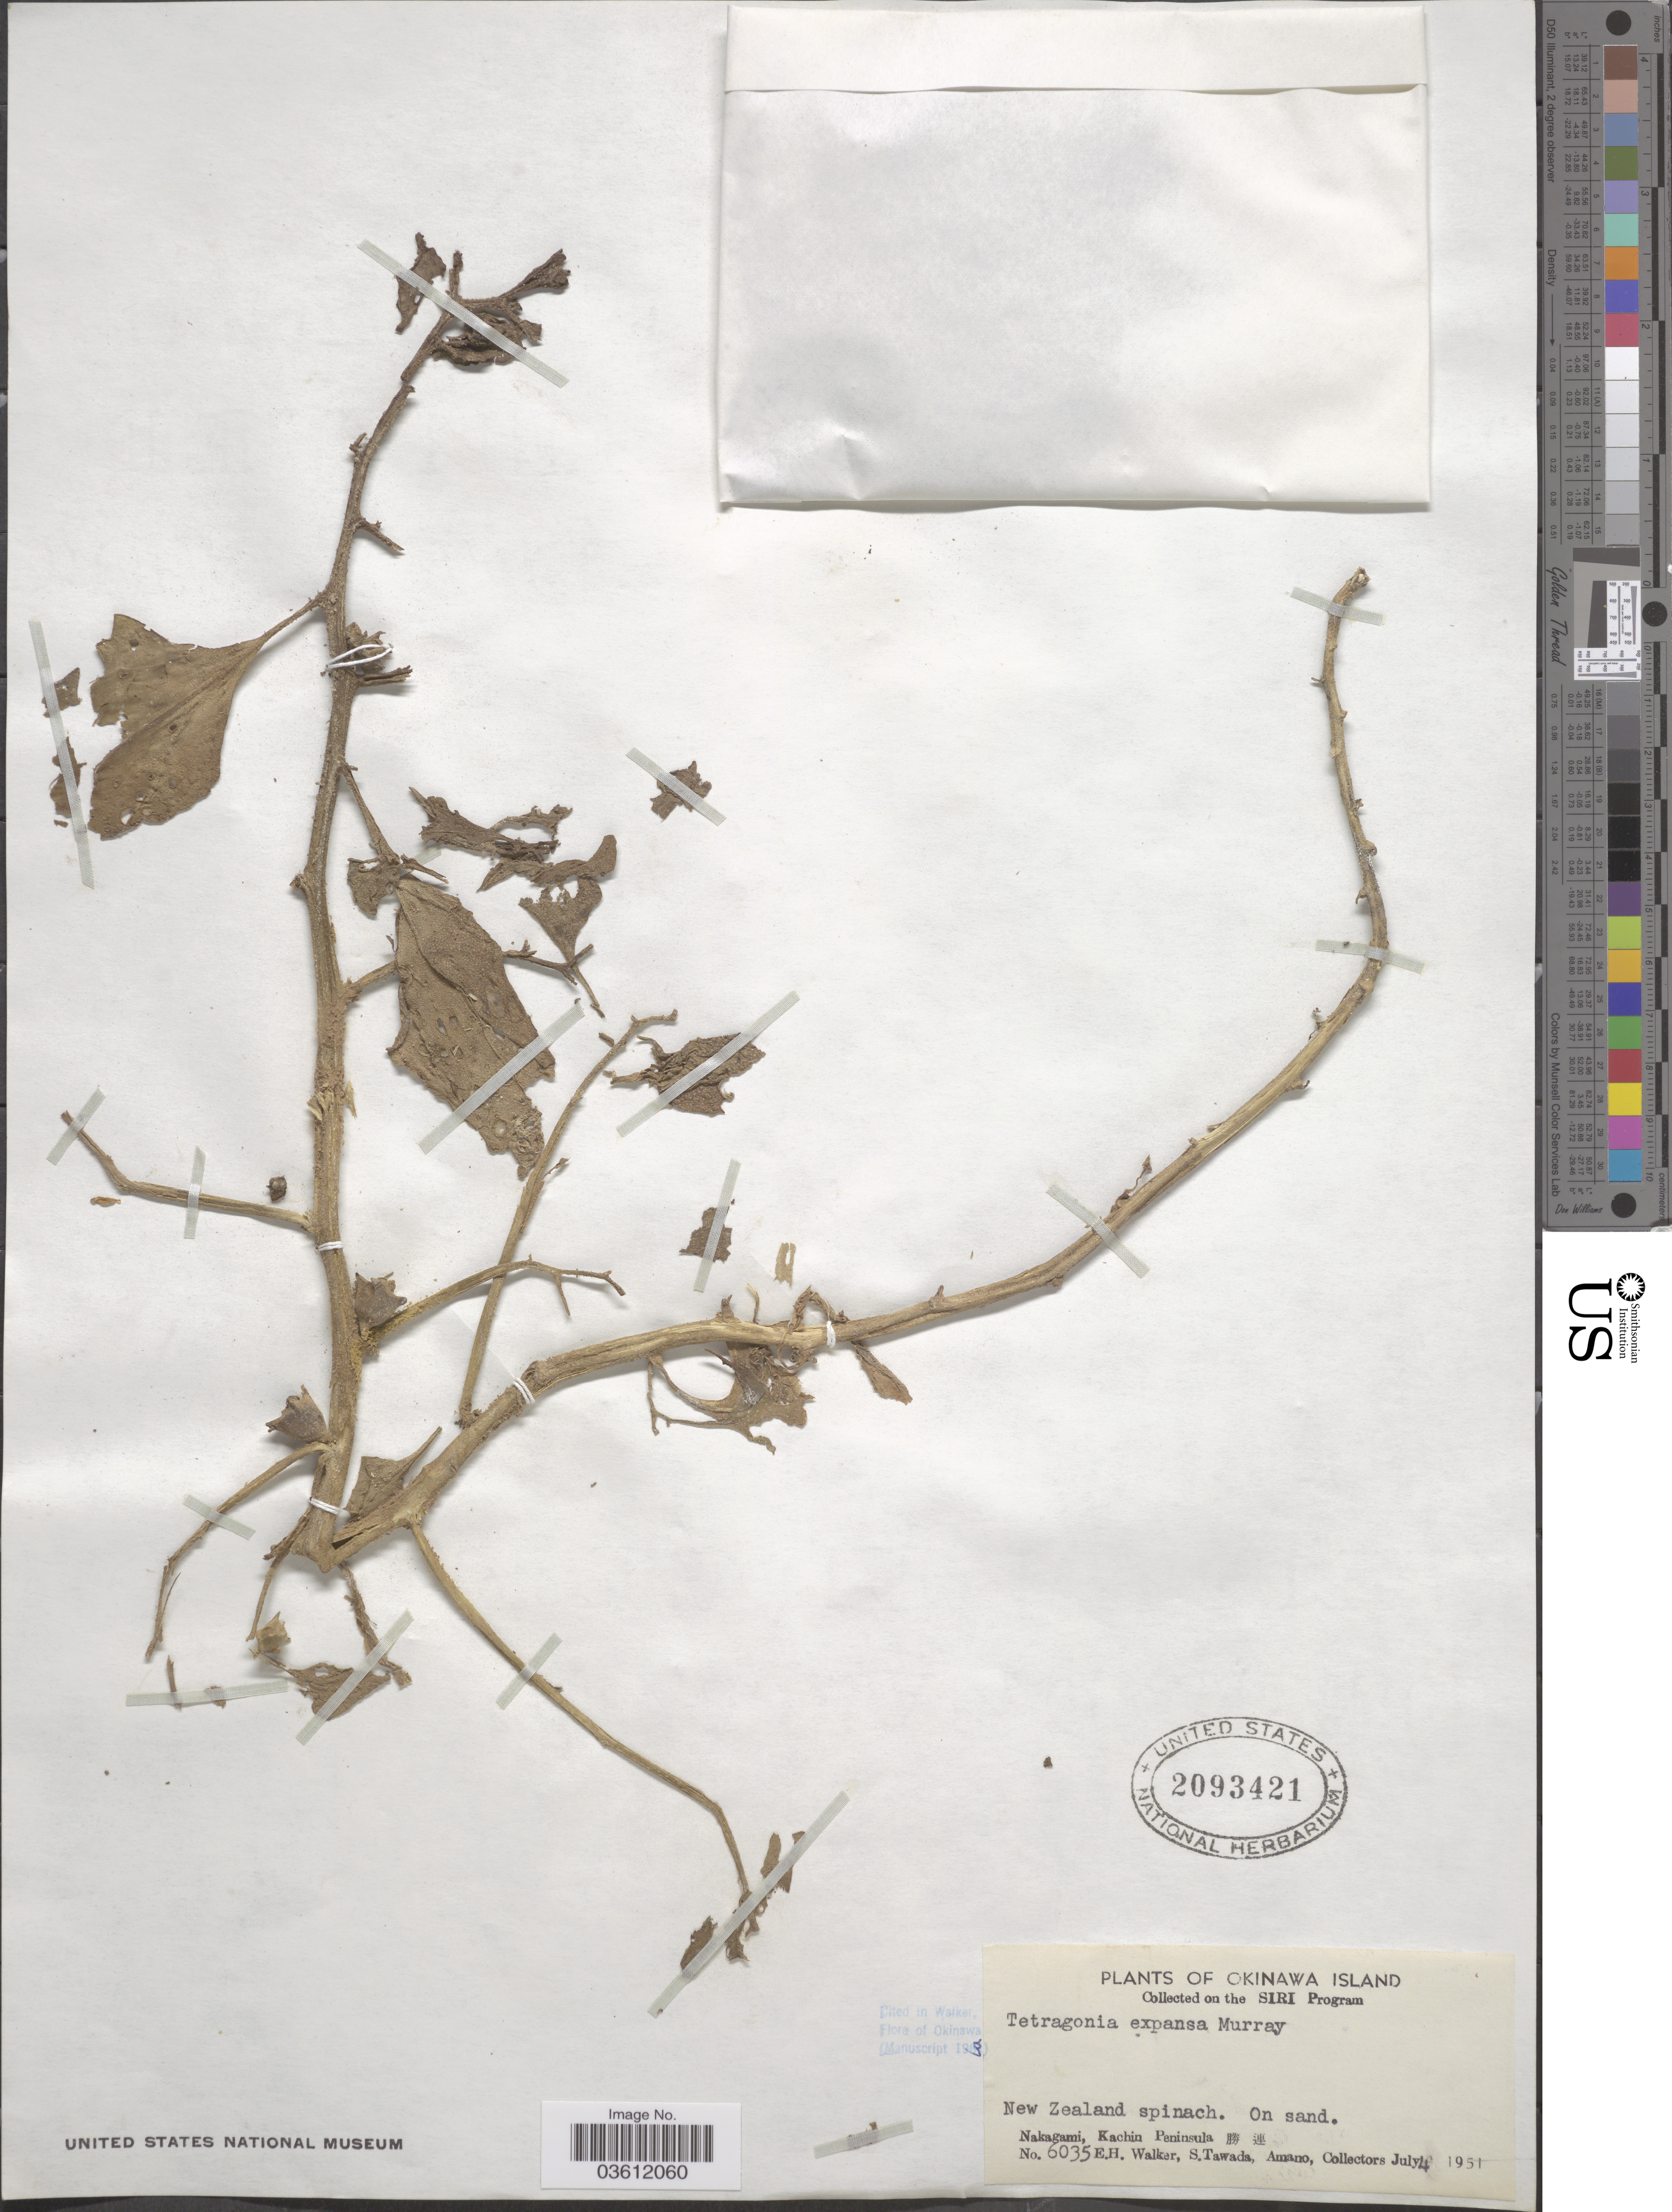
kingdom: Plantae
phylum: Tracheophyta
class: Magnoliopsida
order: Caryophyllales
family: Aizoaceae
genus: Tetragonia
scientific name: Tetragonia expansa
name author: Murr.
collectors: E. H. Walker, S. Tawada & Amano, --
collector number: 6035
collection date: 1951-07-04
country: Japan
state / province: Okinawa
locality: Nakagami, Kachin Peninsula.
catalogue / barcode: US 2093421